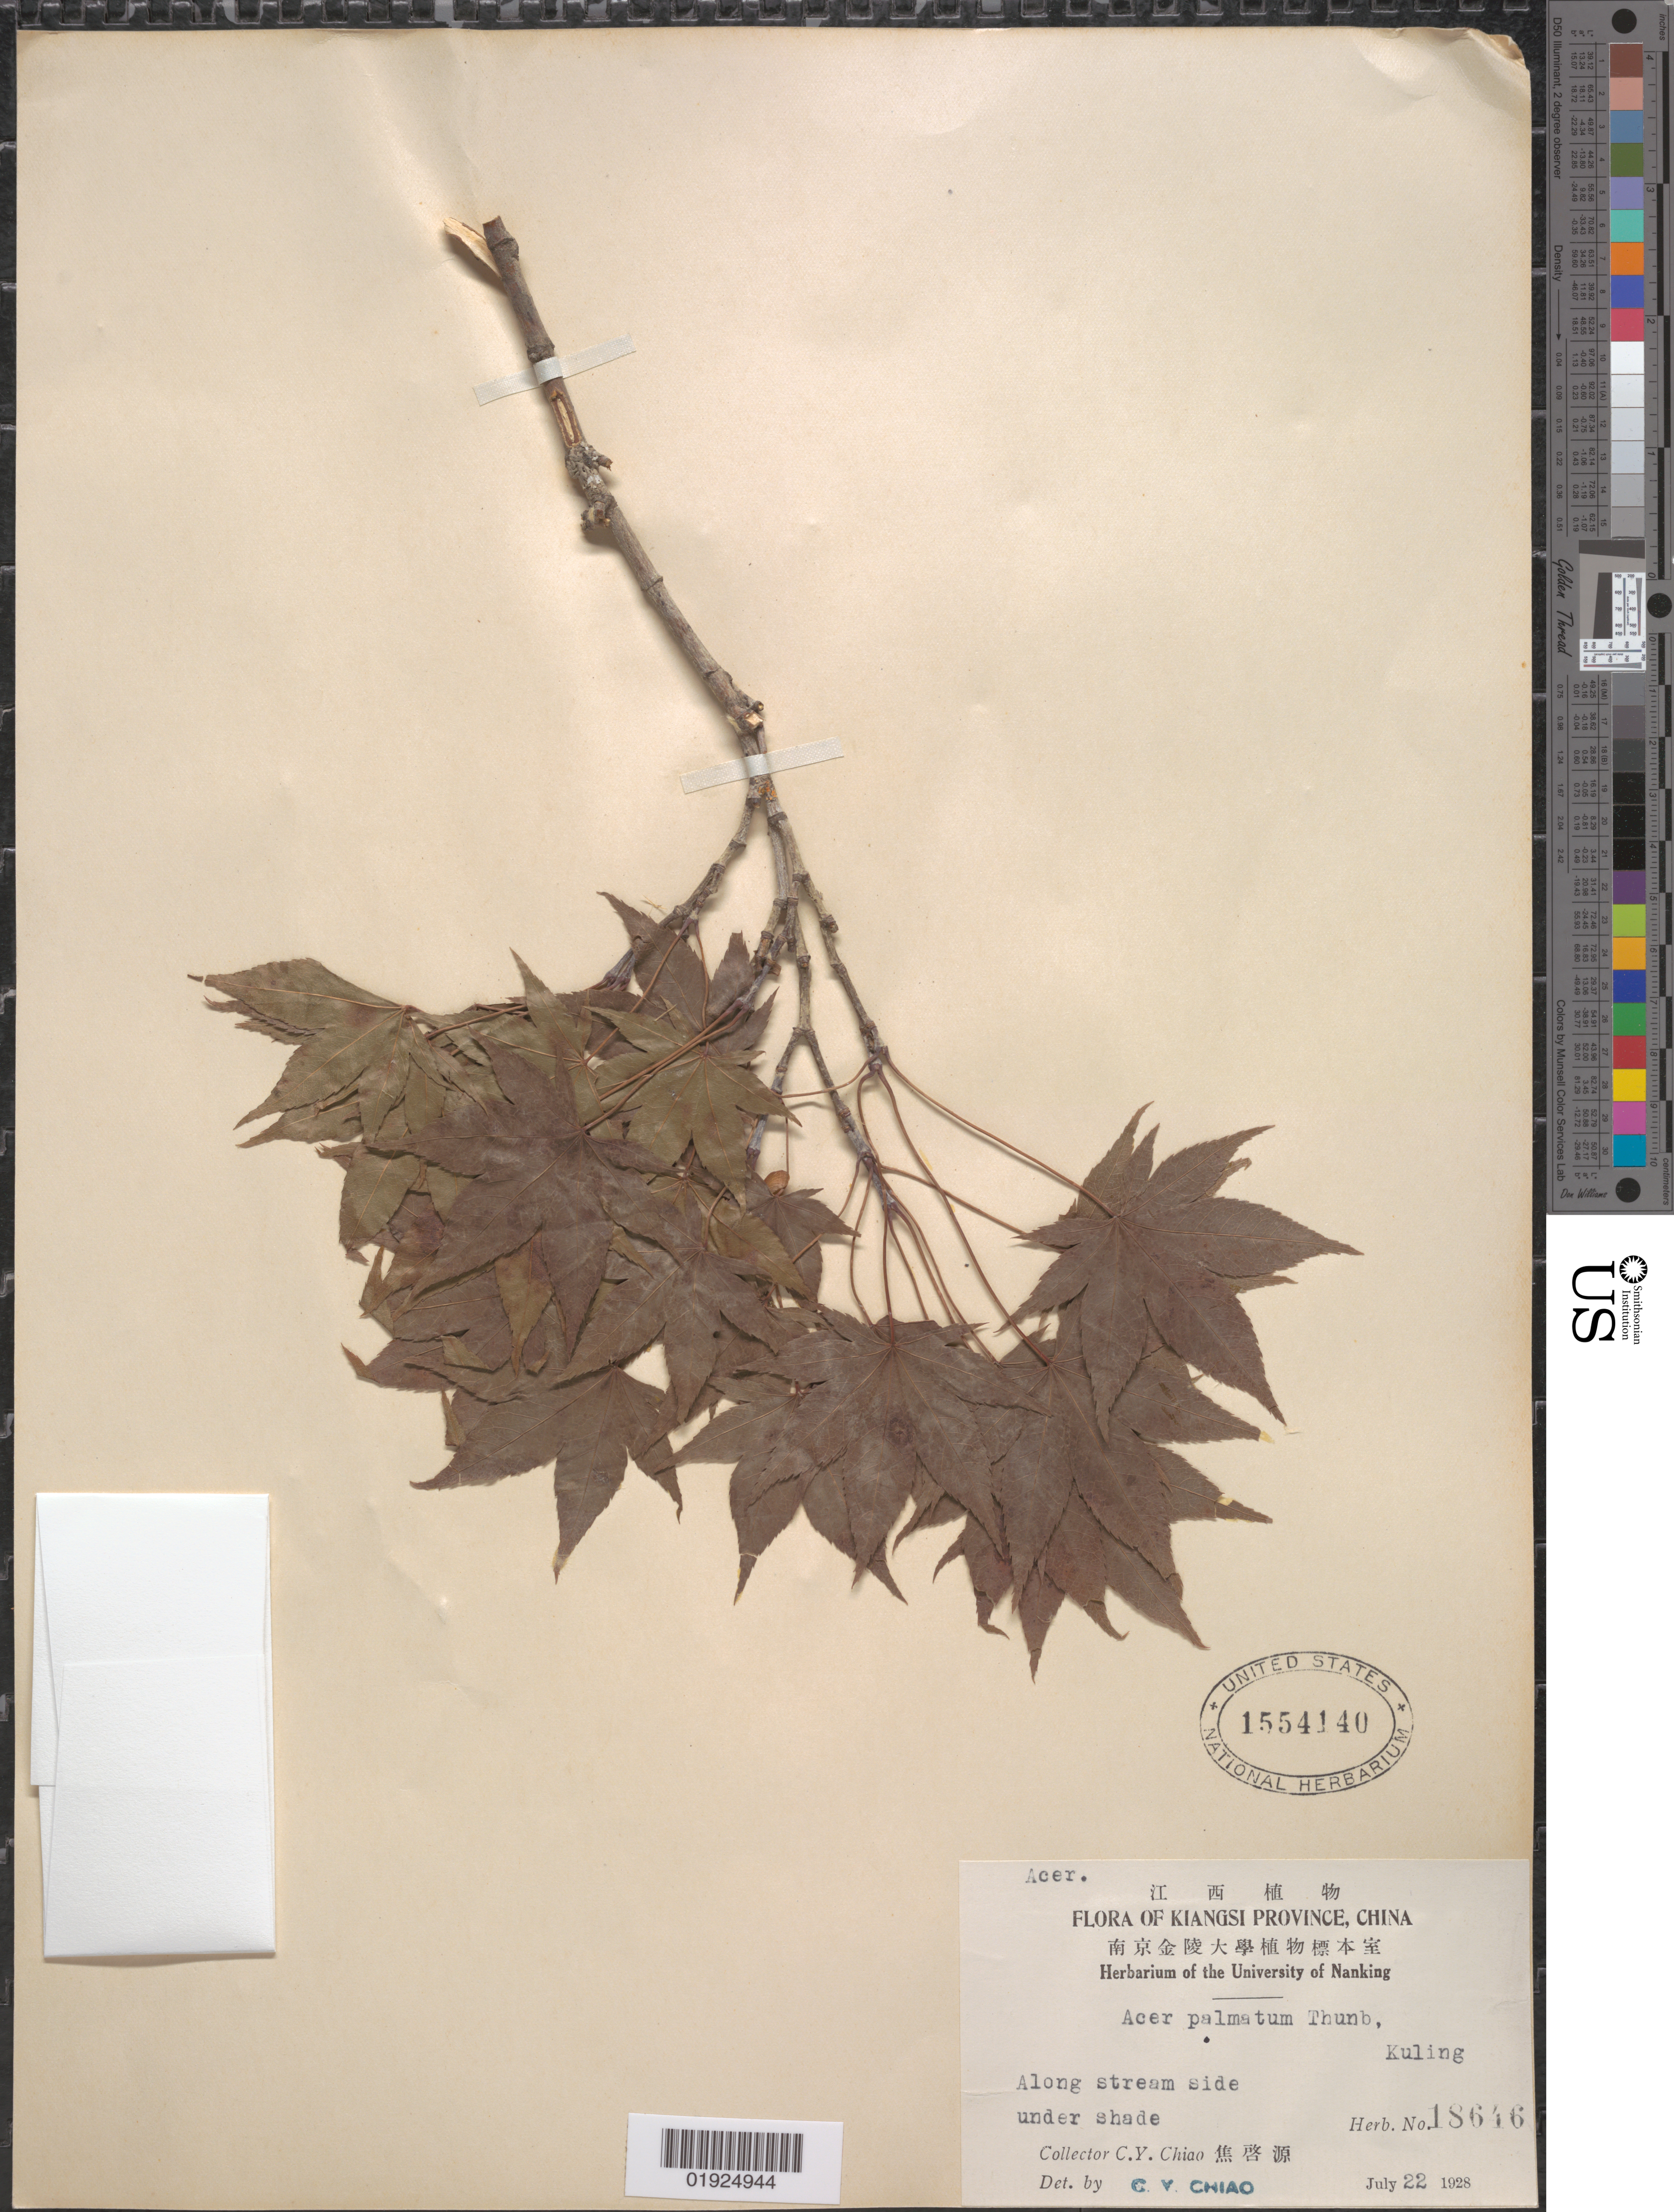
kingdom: Plantae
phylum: Tracheophyta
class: Magnoliopsida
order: Sapindales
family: Sapindaceae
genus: Acer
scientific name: Acer palmatum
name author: Thunb.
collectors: C. Y. Chiao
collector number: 18646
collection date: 1928-07-22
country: China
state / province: Jiangxi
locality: Kiangsi [Jiangxi] Province, Kuling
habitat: Under shade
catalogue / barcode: US 1554140